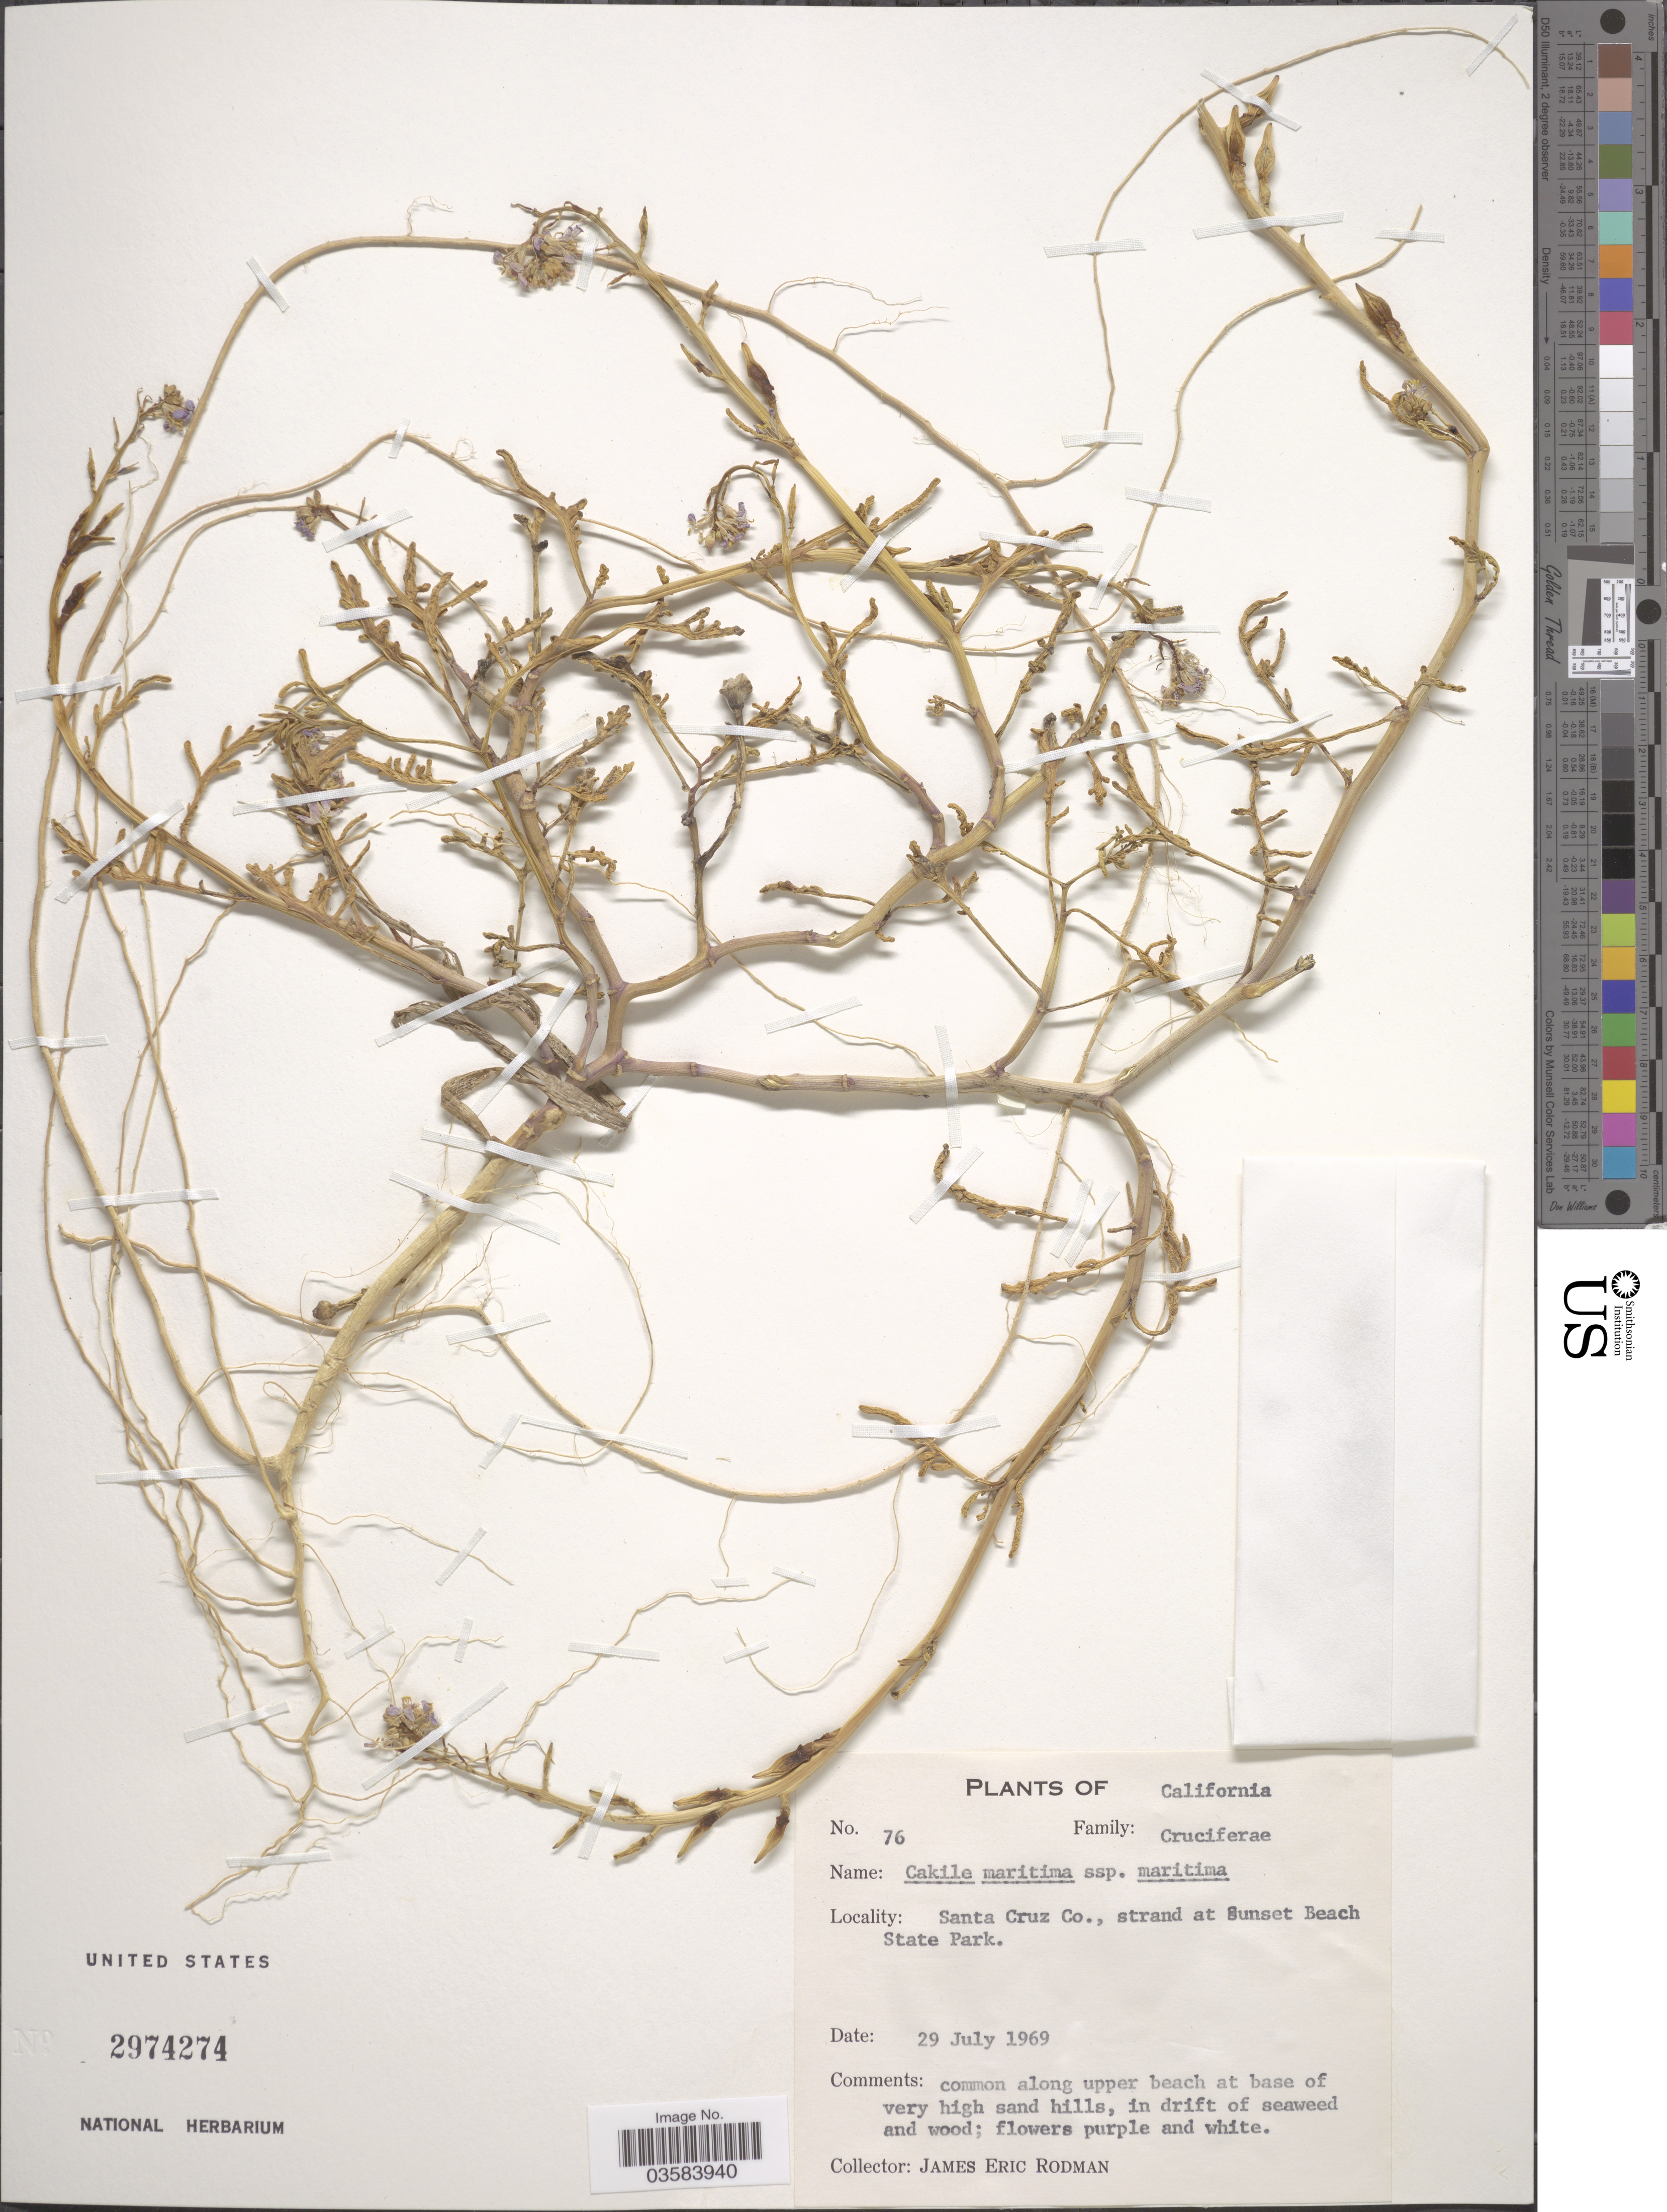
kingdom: Plantae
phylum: Tracheophyta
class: Magnoliopsida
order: Brassicales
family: Brassicaceae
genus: Cakile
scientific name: Cakile maritima subsp. maritima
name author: Scop.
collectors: J. Rodman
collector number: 76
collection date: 1969-07-29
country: United States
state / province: California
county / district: Santa Cruz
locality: Santa Cruz Co., strand at Sunset Beach State Park.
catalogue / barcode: US 2974274